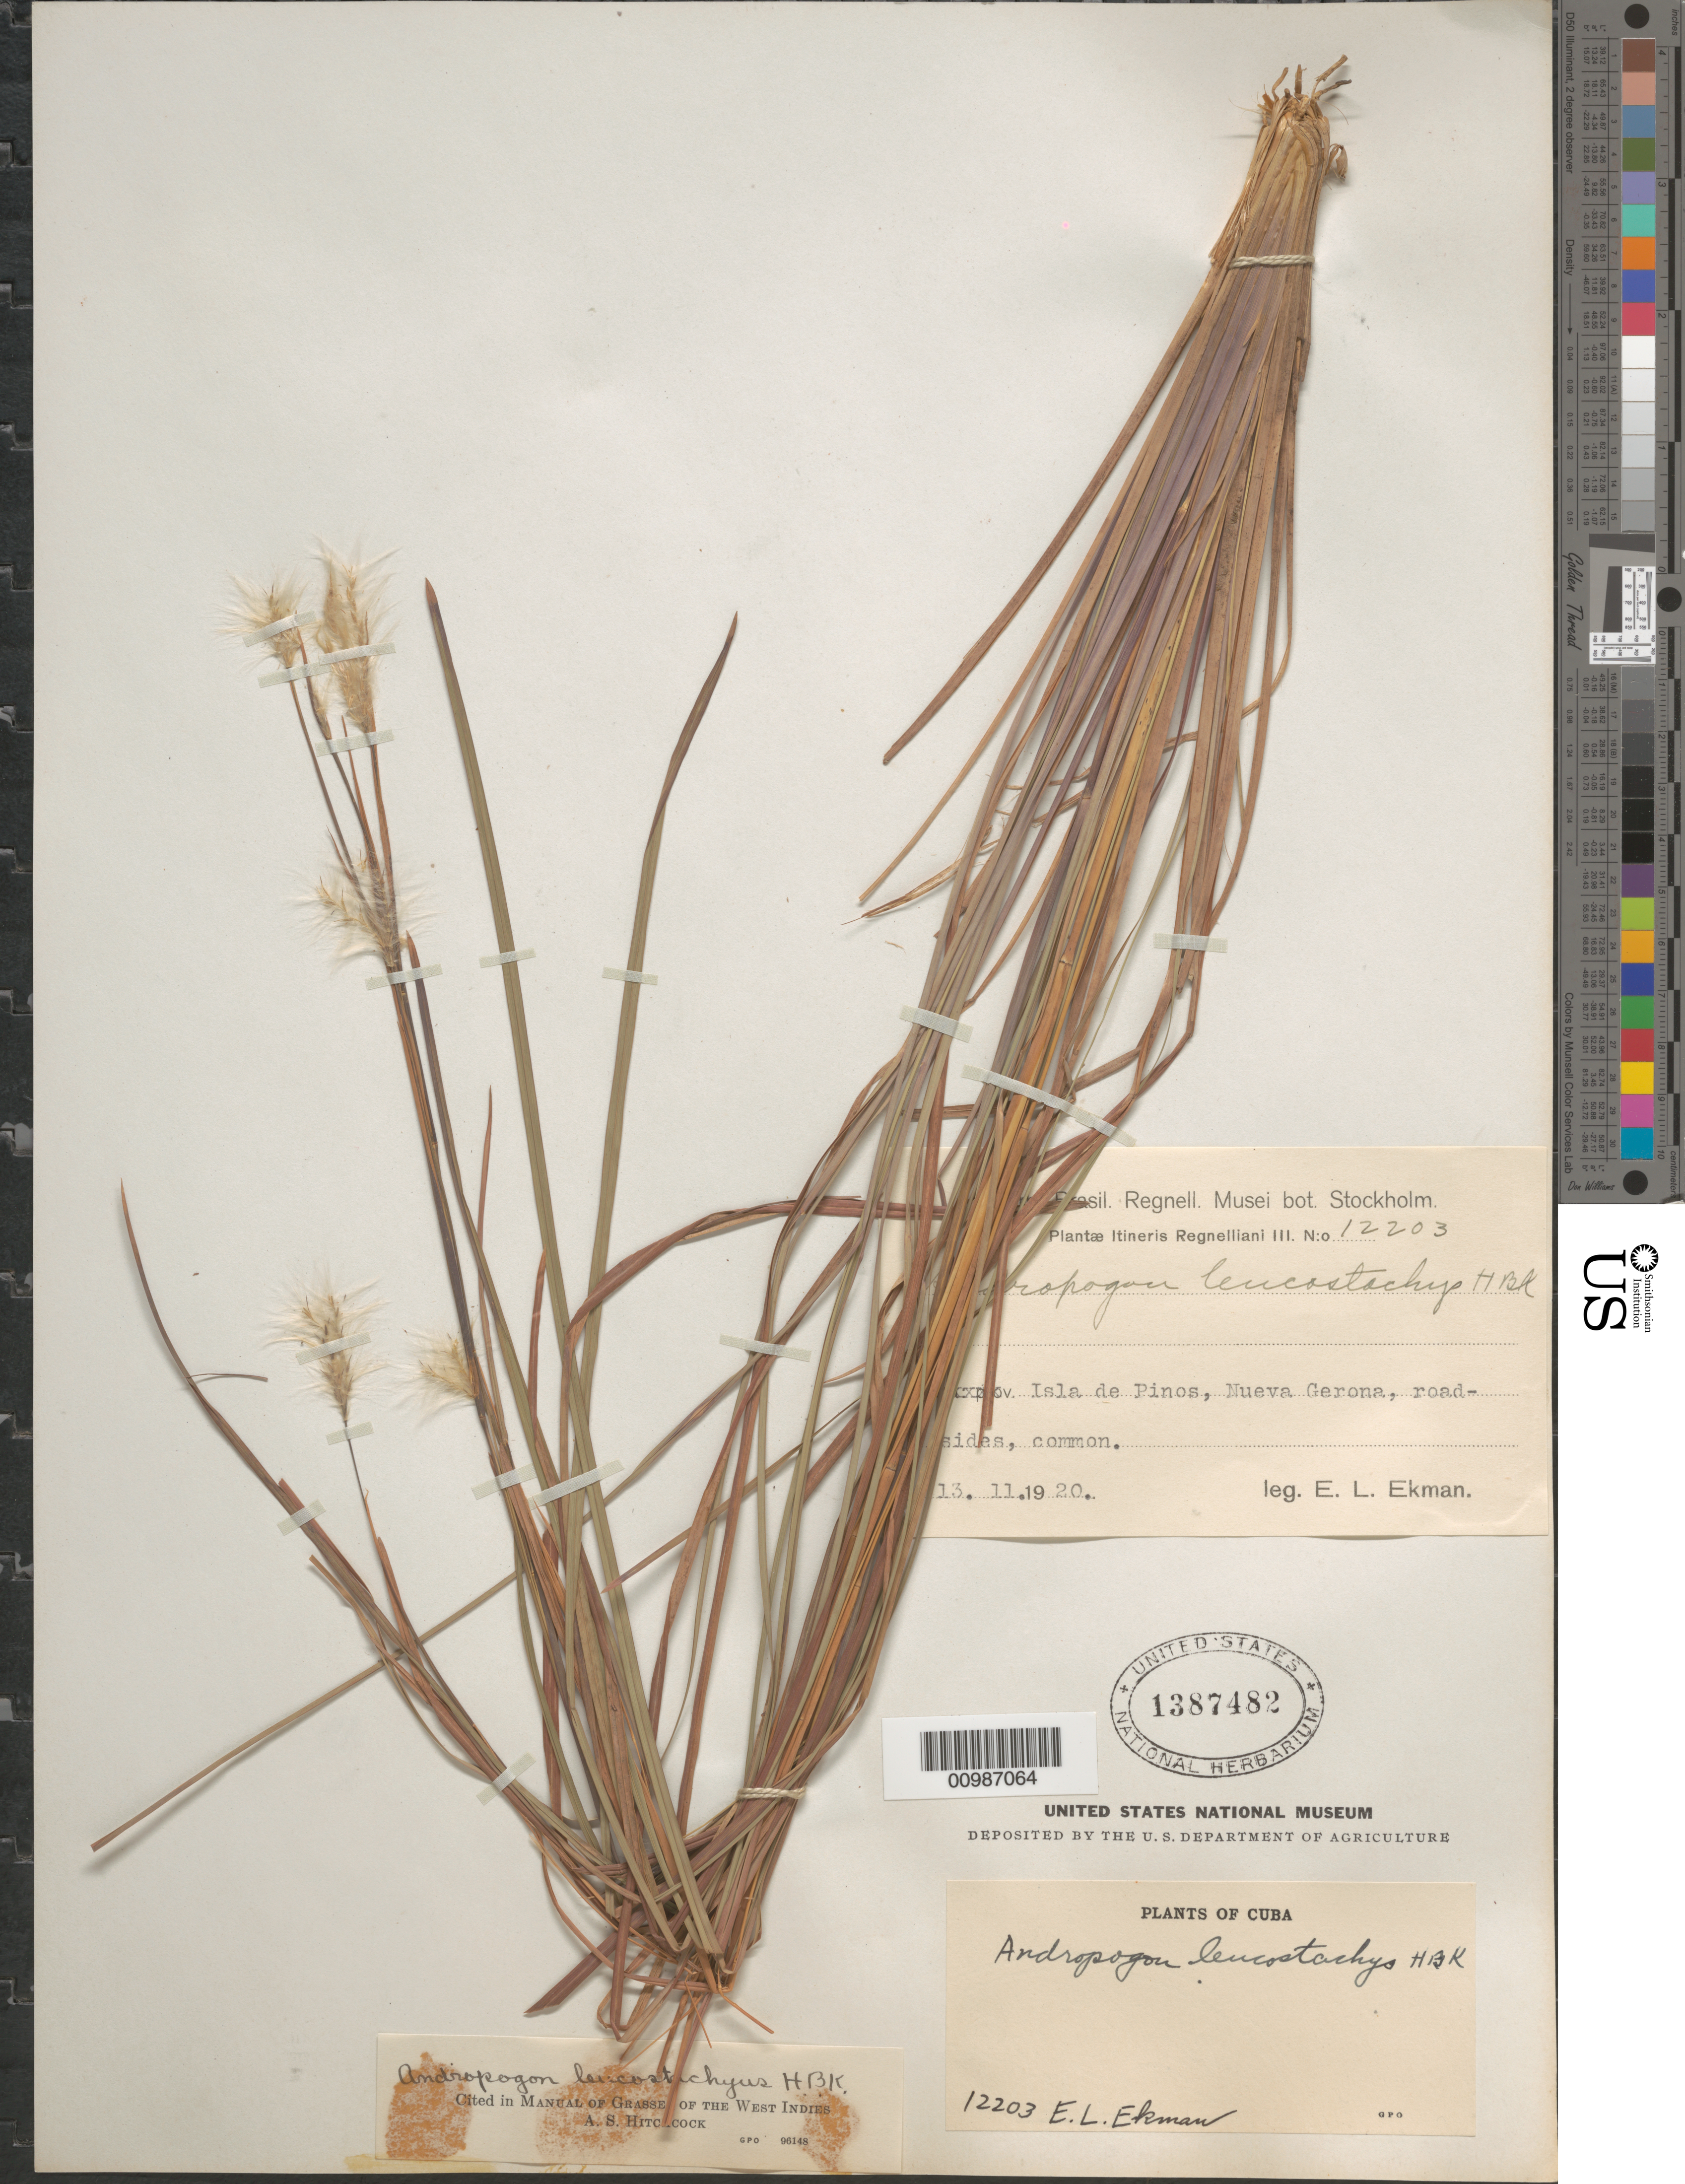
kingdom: Plantae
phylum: Tracheophyta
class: Liliopsida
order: Poales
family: Poaceae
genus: Andropogon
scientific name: Andropogon leucostachyus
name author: Kunth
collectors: E. L. Ekman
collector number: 12203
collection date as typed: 13 Nov 1920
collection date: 1920-11-13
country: Cuba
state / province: Isla de la Juventud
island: Isla de la Juventud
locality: Nueva Gerona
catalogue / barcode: US 1387482